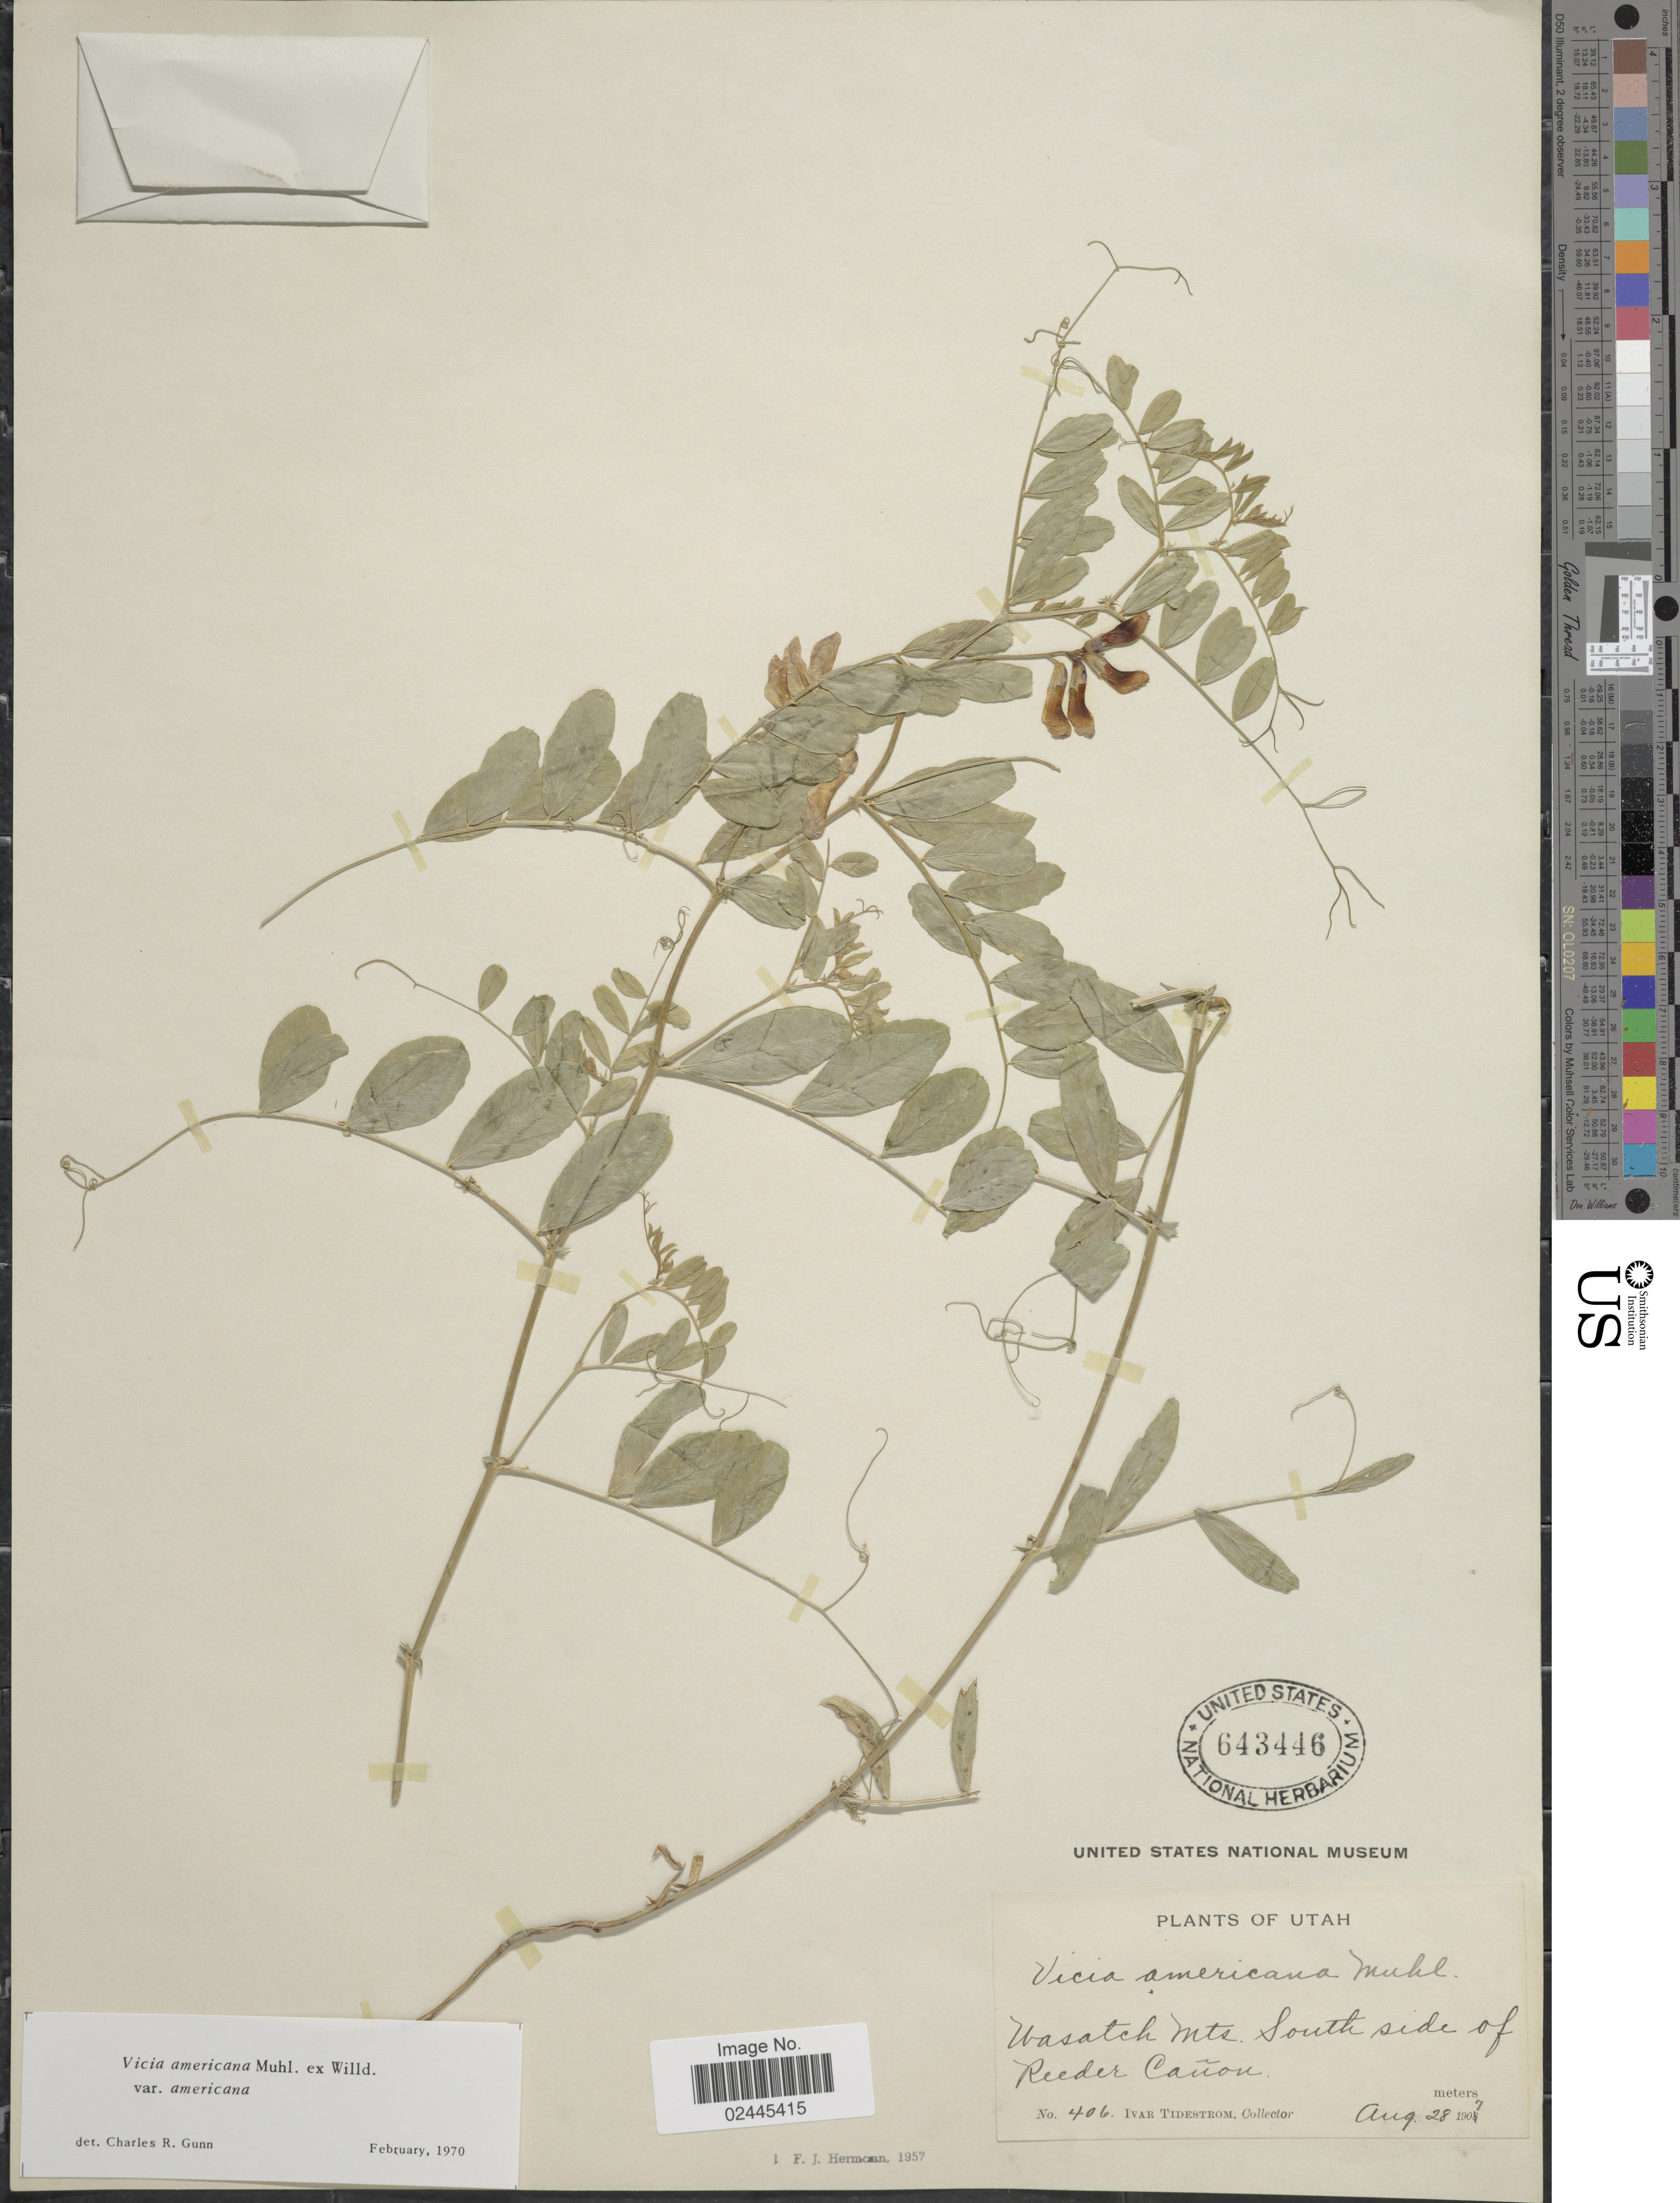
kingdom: Plantae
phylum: Tracheophyta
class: Magnoliopsida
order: Fabales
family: Fabaceae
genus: Vicia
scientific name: Vicia americana var. americana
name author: Muhl. ex Willd.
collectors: I. F. Tidestrom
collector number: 406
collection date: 1907-08-28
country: United States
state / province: Utah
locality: Wasatch Mts. South side of Reeder Canon.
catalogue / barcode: US 643446